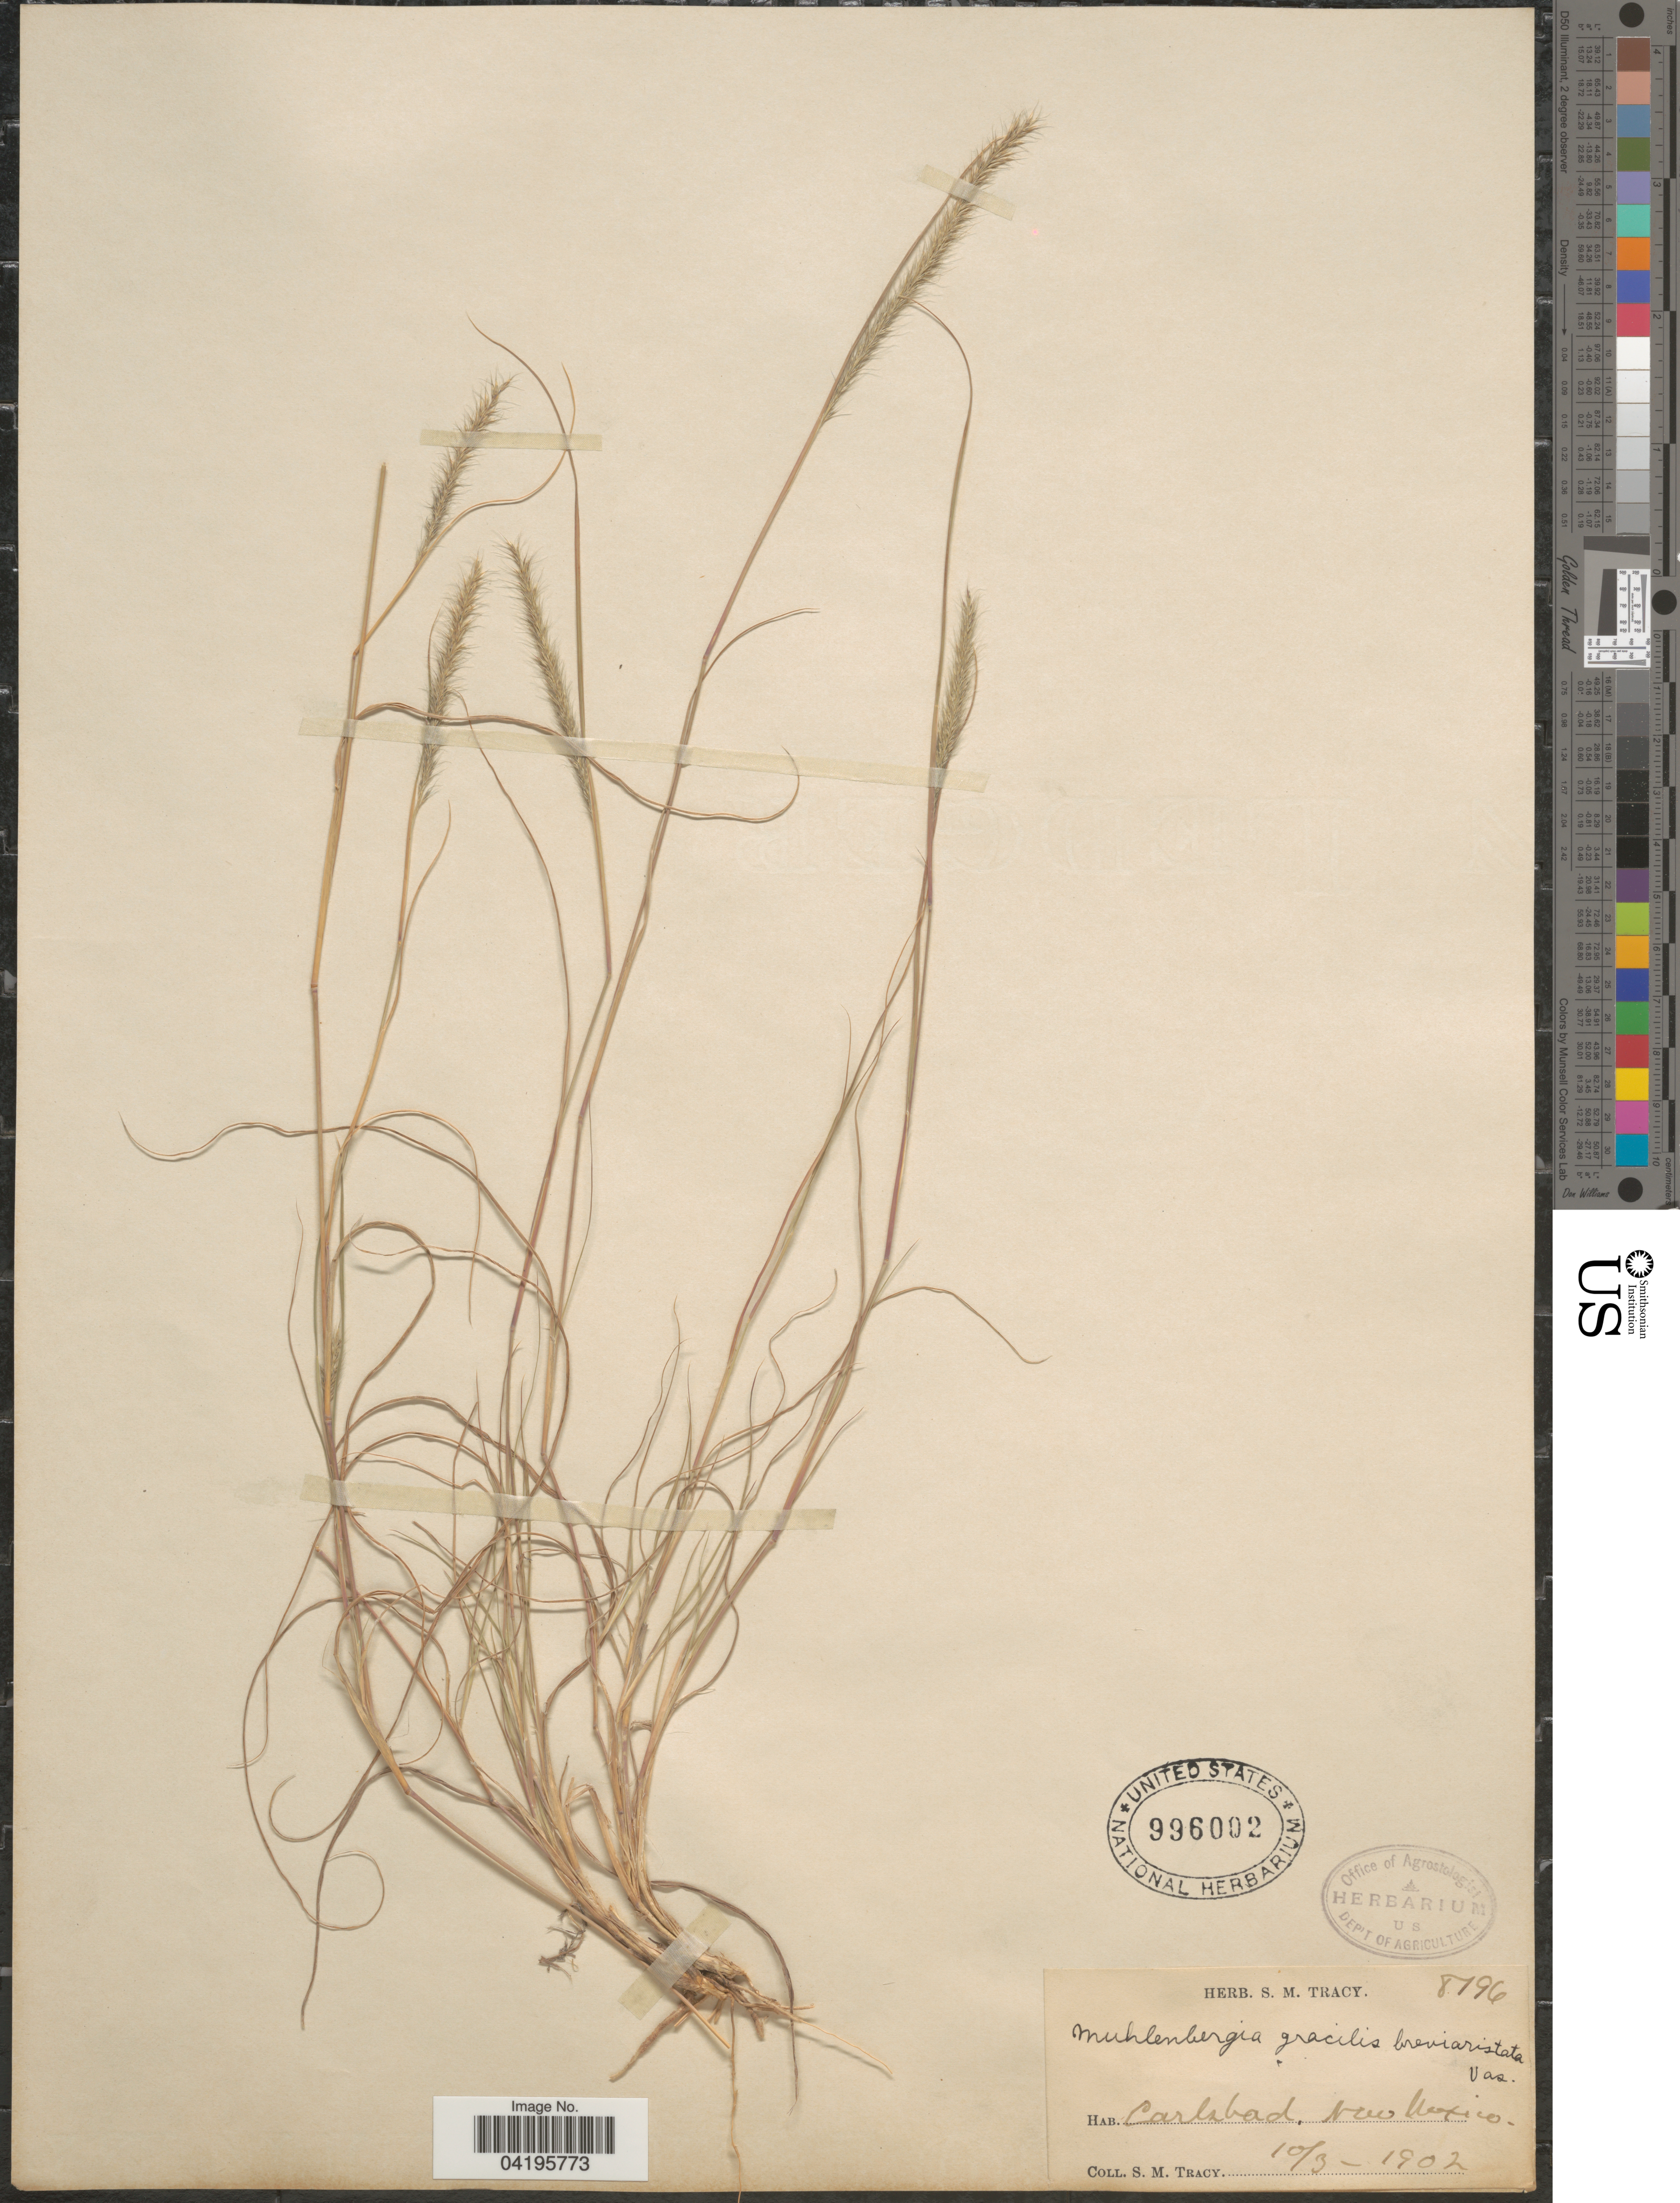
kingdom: Plantae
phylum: Tracheophyta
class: Liliopsida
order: Poales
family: Poaceae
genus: Muhlenbergia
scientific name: Muhlenbergia phleoides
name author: (Kunth) Columbus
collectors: S. M. Tracy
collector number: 8196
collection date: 1902-10-03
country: United States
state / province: New Mexico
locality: Carlsbad.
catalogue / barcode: US 996002